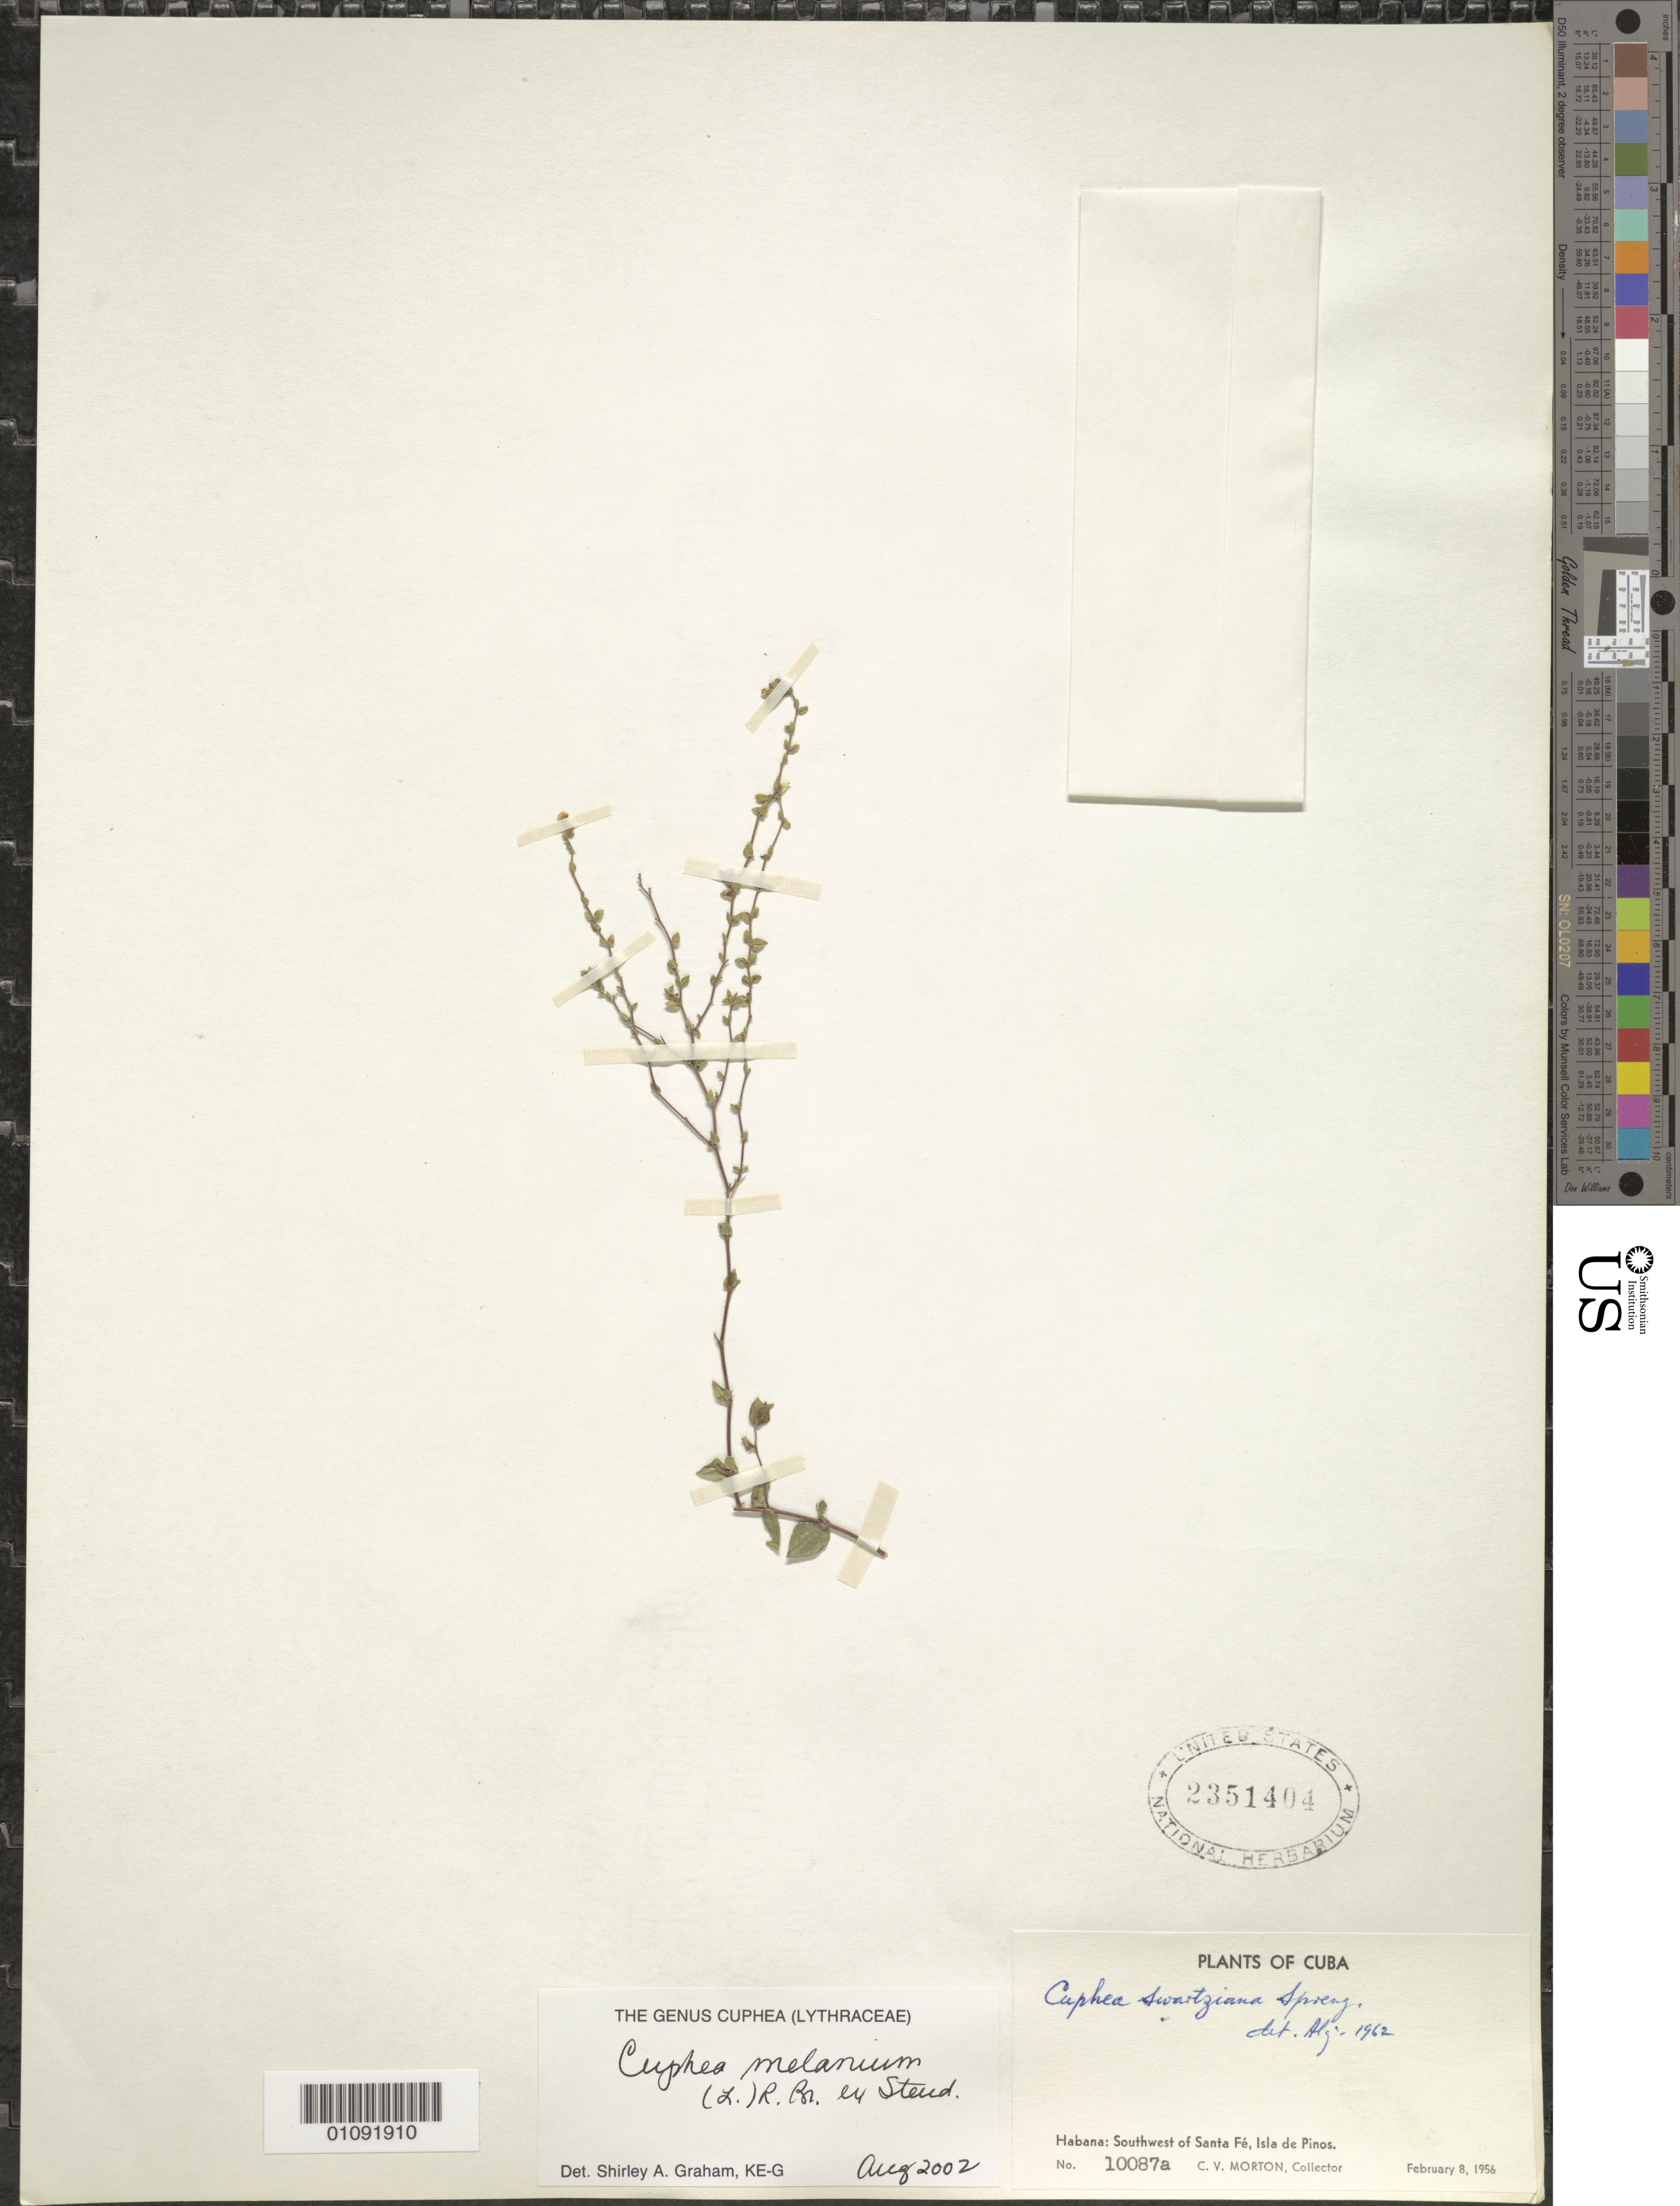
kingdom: Plantae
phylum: Tracheophyta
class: Magnoliopsida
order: Myrtales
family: Lythraceae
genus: Cuphea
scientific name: Cuphea melanium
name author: (L.) Cramer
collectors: C. V. Morton & J. H. Riley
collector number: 10087a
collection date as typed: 08 Feb 1956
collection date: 1956-02-08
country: Cuba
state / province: La Habana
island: Cuba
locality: La Habana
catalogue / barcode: US 2351404